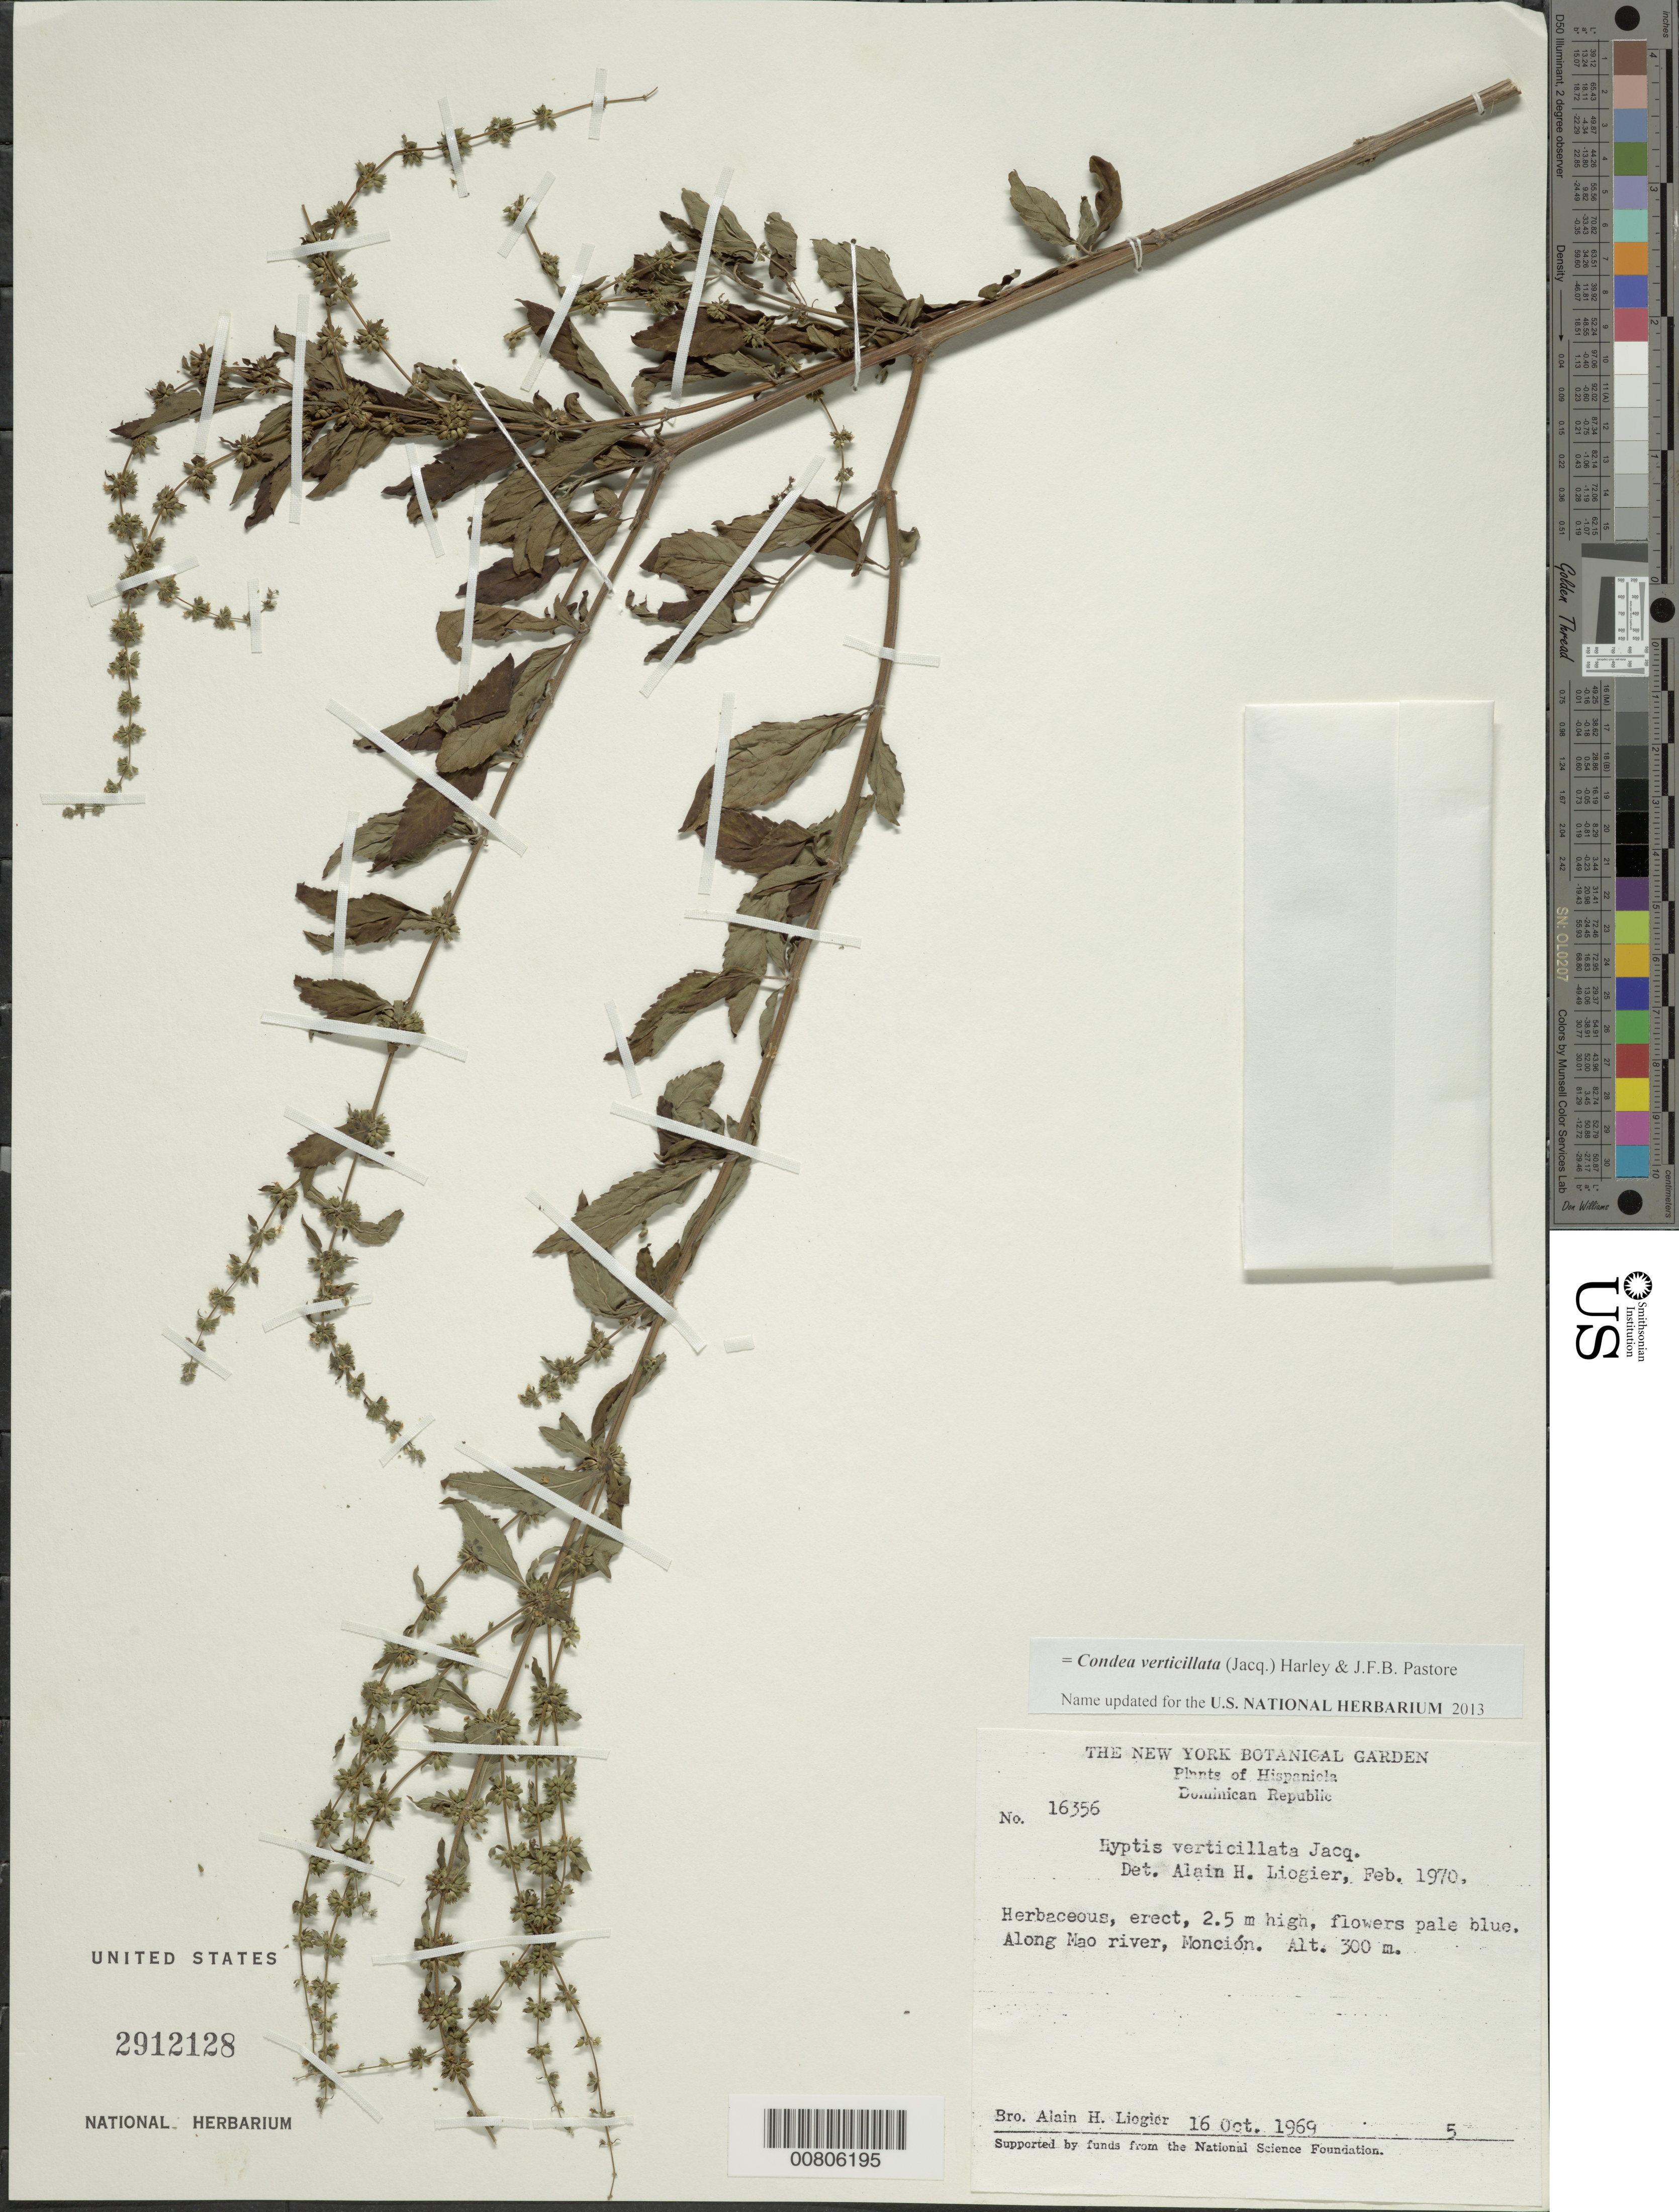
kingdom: Plantae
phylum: Tracheophyta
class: Magnoliopsida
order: Lamiales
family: Lamiaceae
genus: Condea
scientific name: Condea verticillata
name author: (Jacq.) Harley & J.F.B. Pastore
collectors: A. H. Liogier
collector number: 16356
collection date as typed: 16 Oct 1969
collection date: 1969-10-16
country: Dominican Republic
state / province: Monte Cristi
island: Hispaniola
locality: Along Mao River, Monción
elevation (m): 300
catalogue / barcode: US 2912128